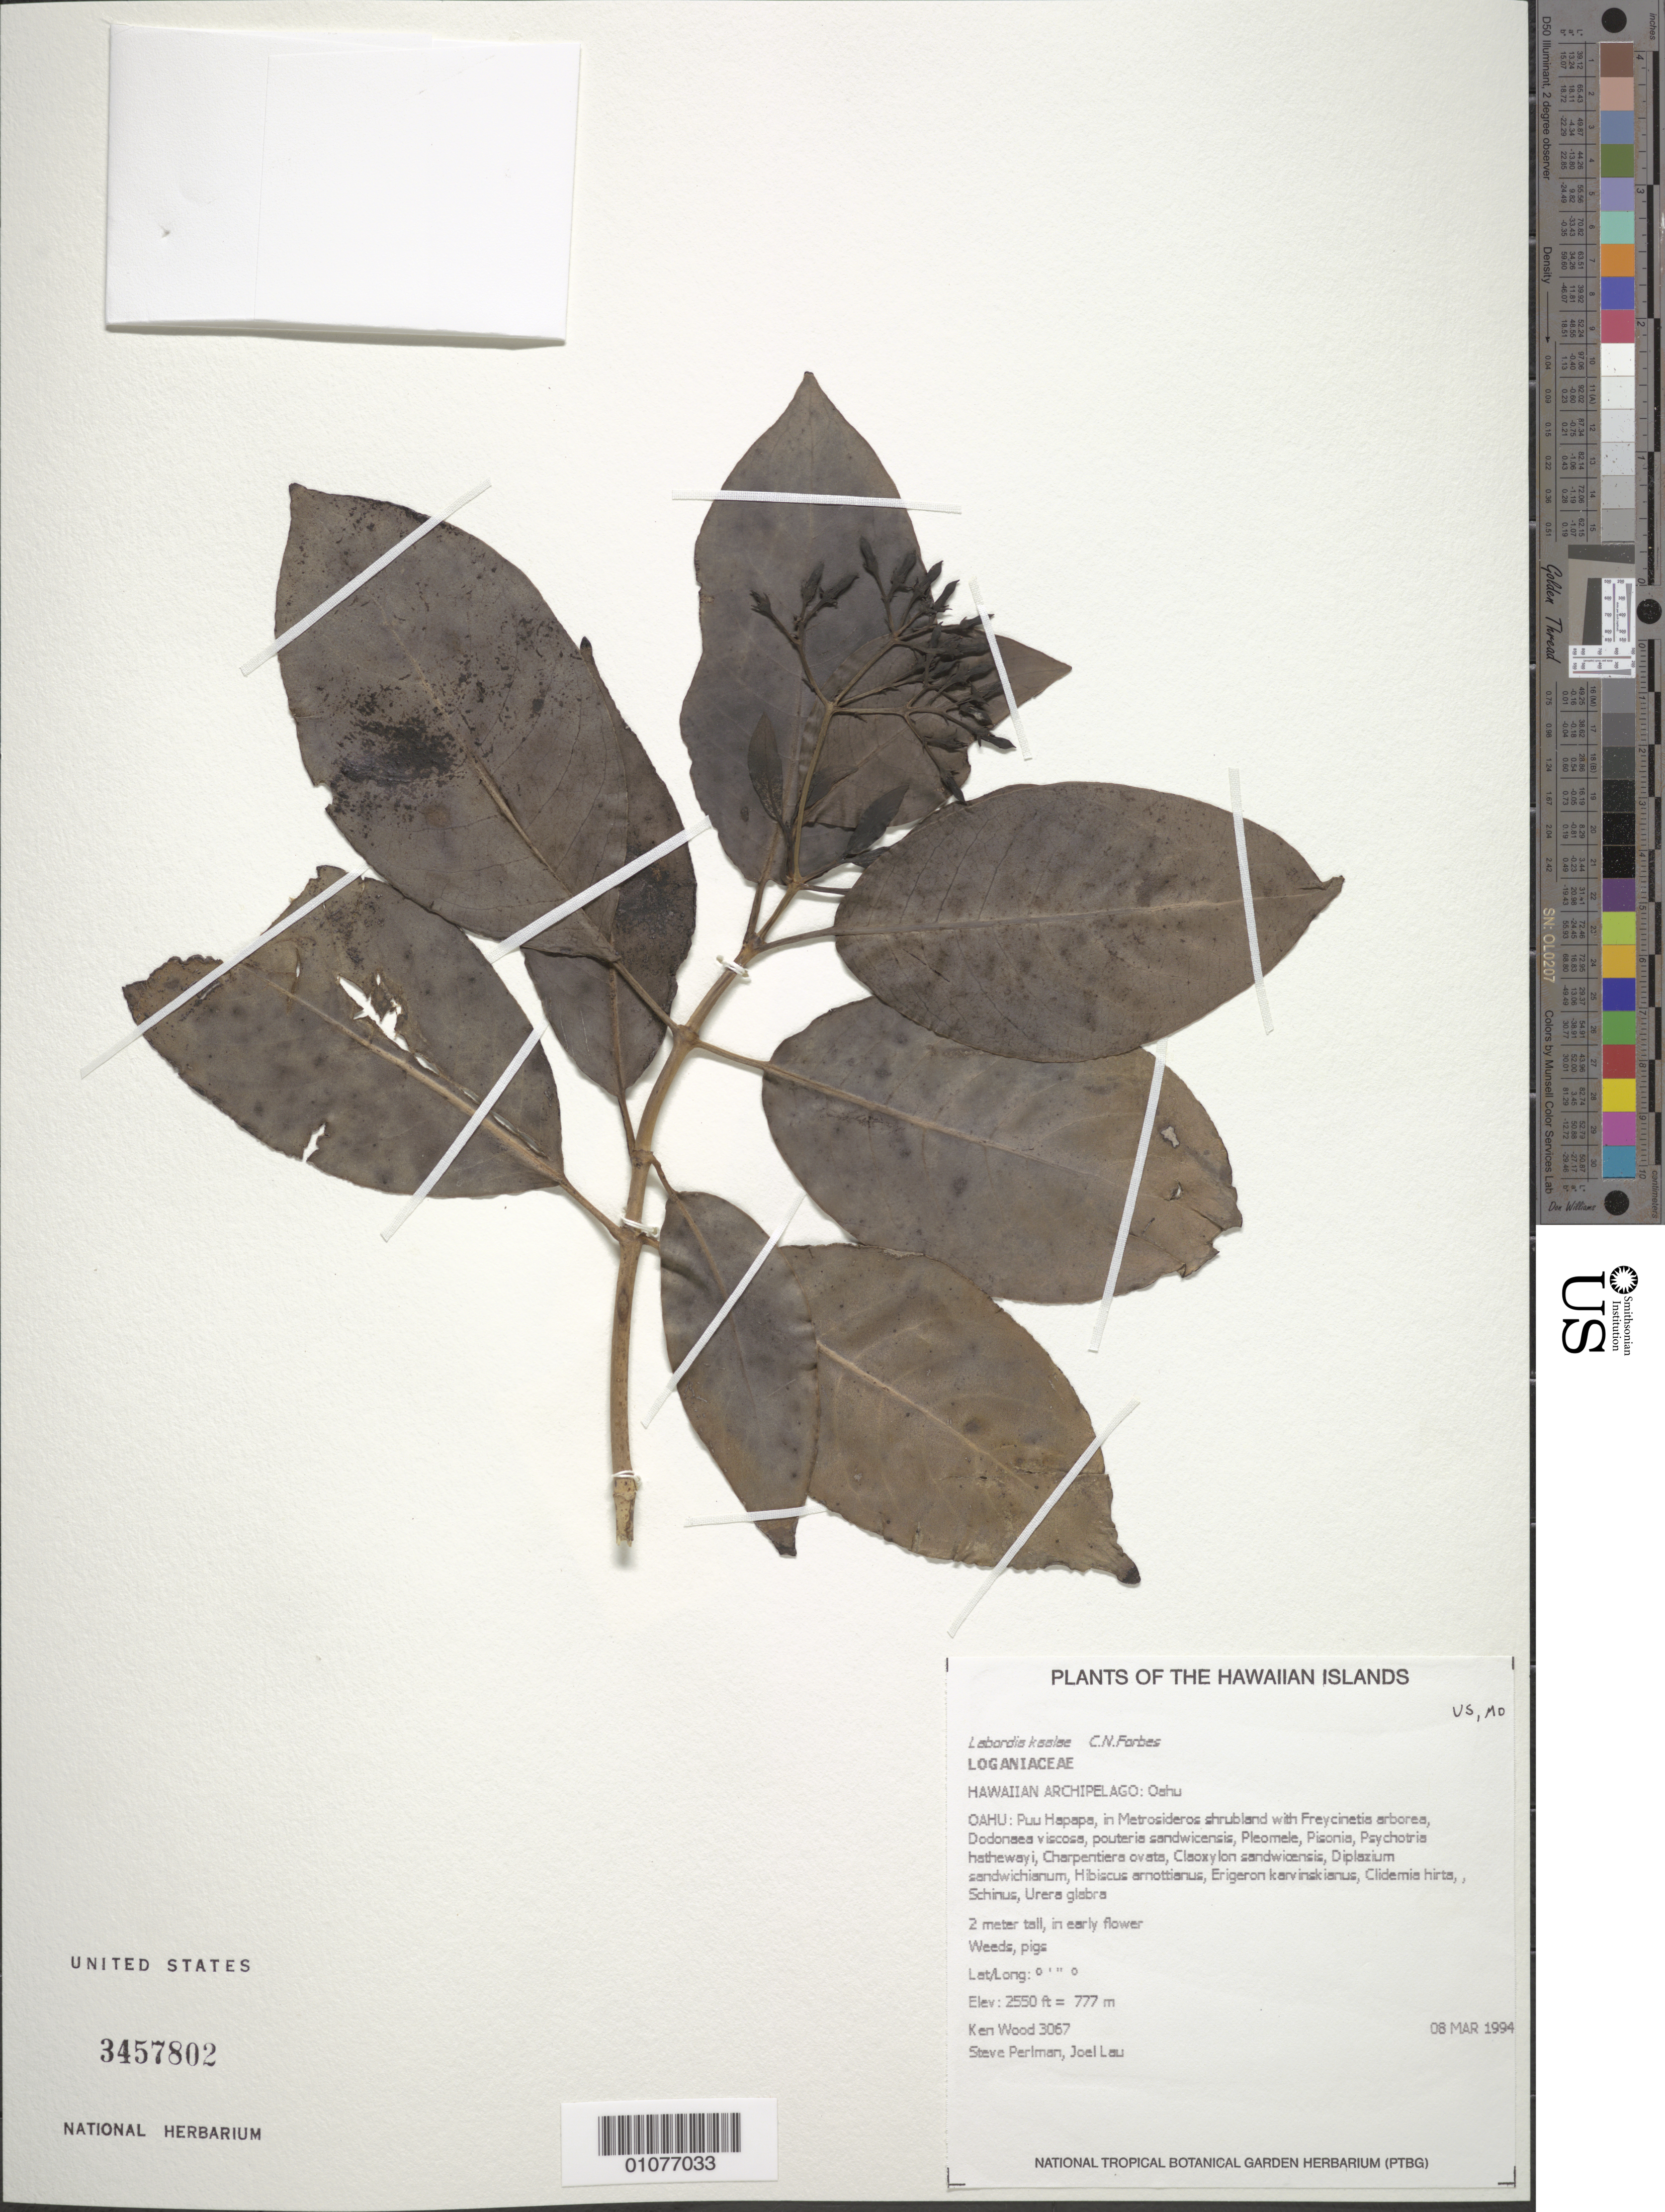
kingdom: Plantae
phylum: Tracheophyta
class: Magnoliopsida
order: Gentianales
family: Loganiaceae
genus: Geniostoma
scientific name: Geniostoma kaalae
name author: (C.N. Forbes) K. L. Gibbons et al.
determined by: Wagner, W. L., (BOT), Smithsonian Institution - National Museum of Natural History (UNITED STATES)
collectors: K. R. Wood, S. P. Perlman & J. Lau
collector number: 3067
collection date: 1994-03-08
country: United States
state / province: Hawaii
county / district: Honolulu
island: Oahu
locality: Puu Hapapa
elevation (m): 777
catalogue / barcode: US 3457802